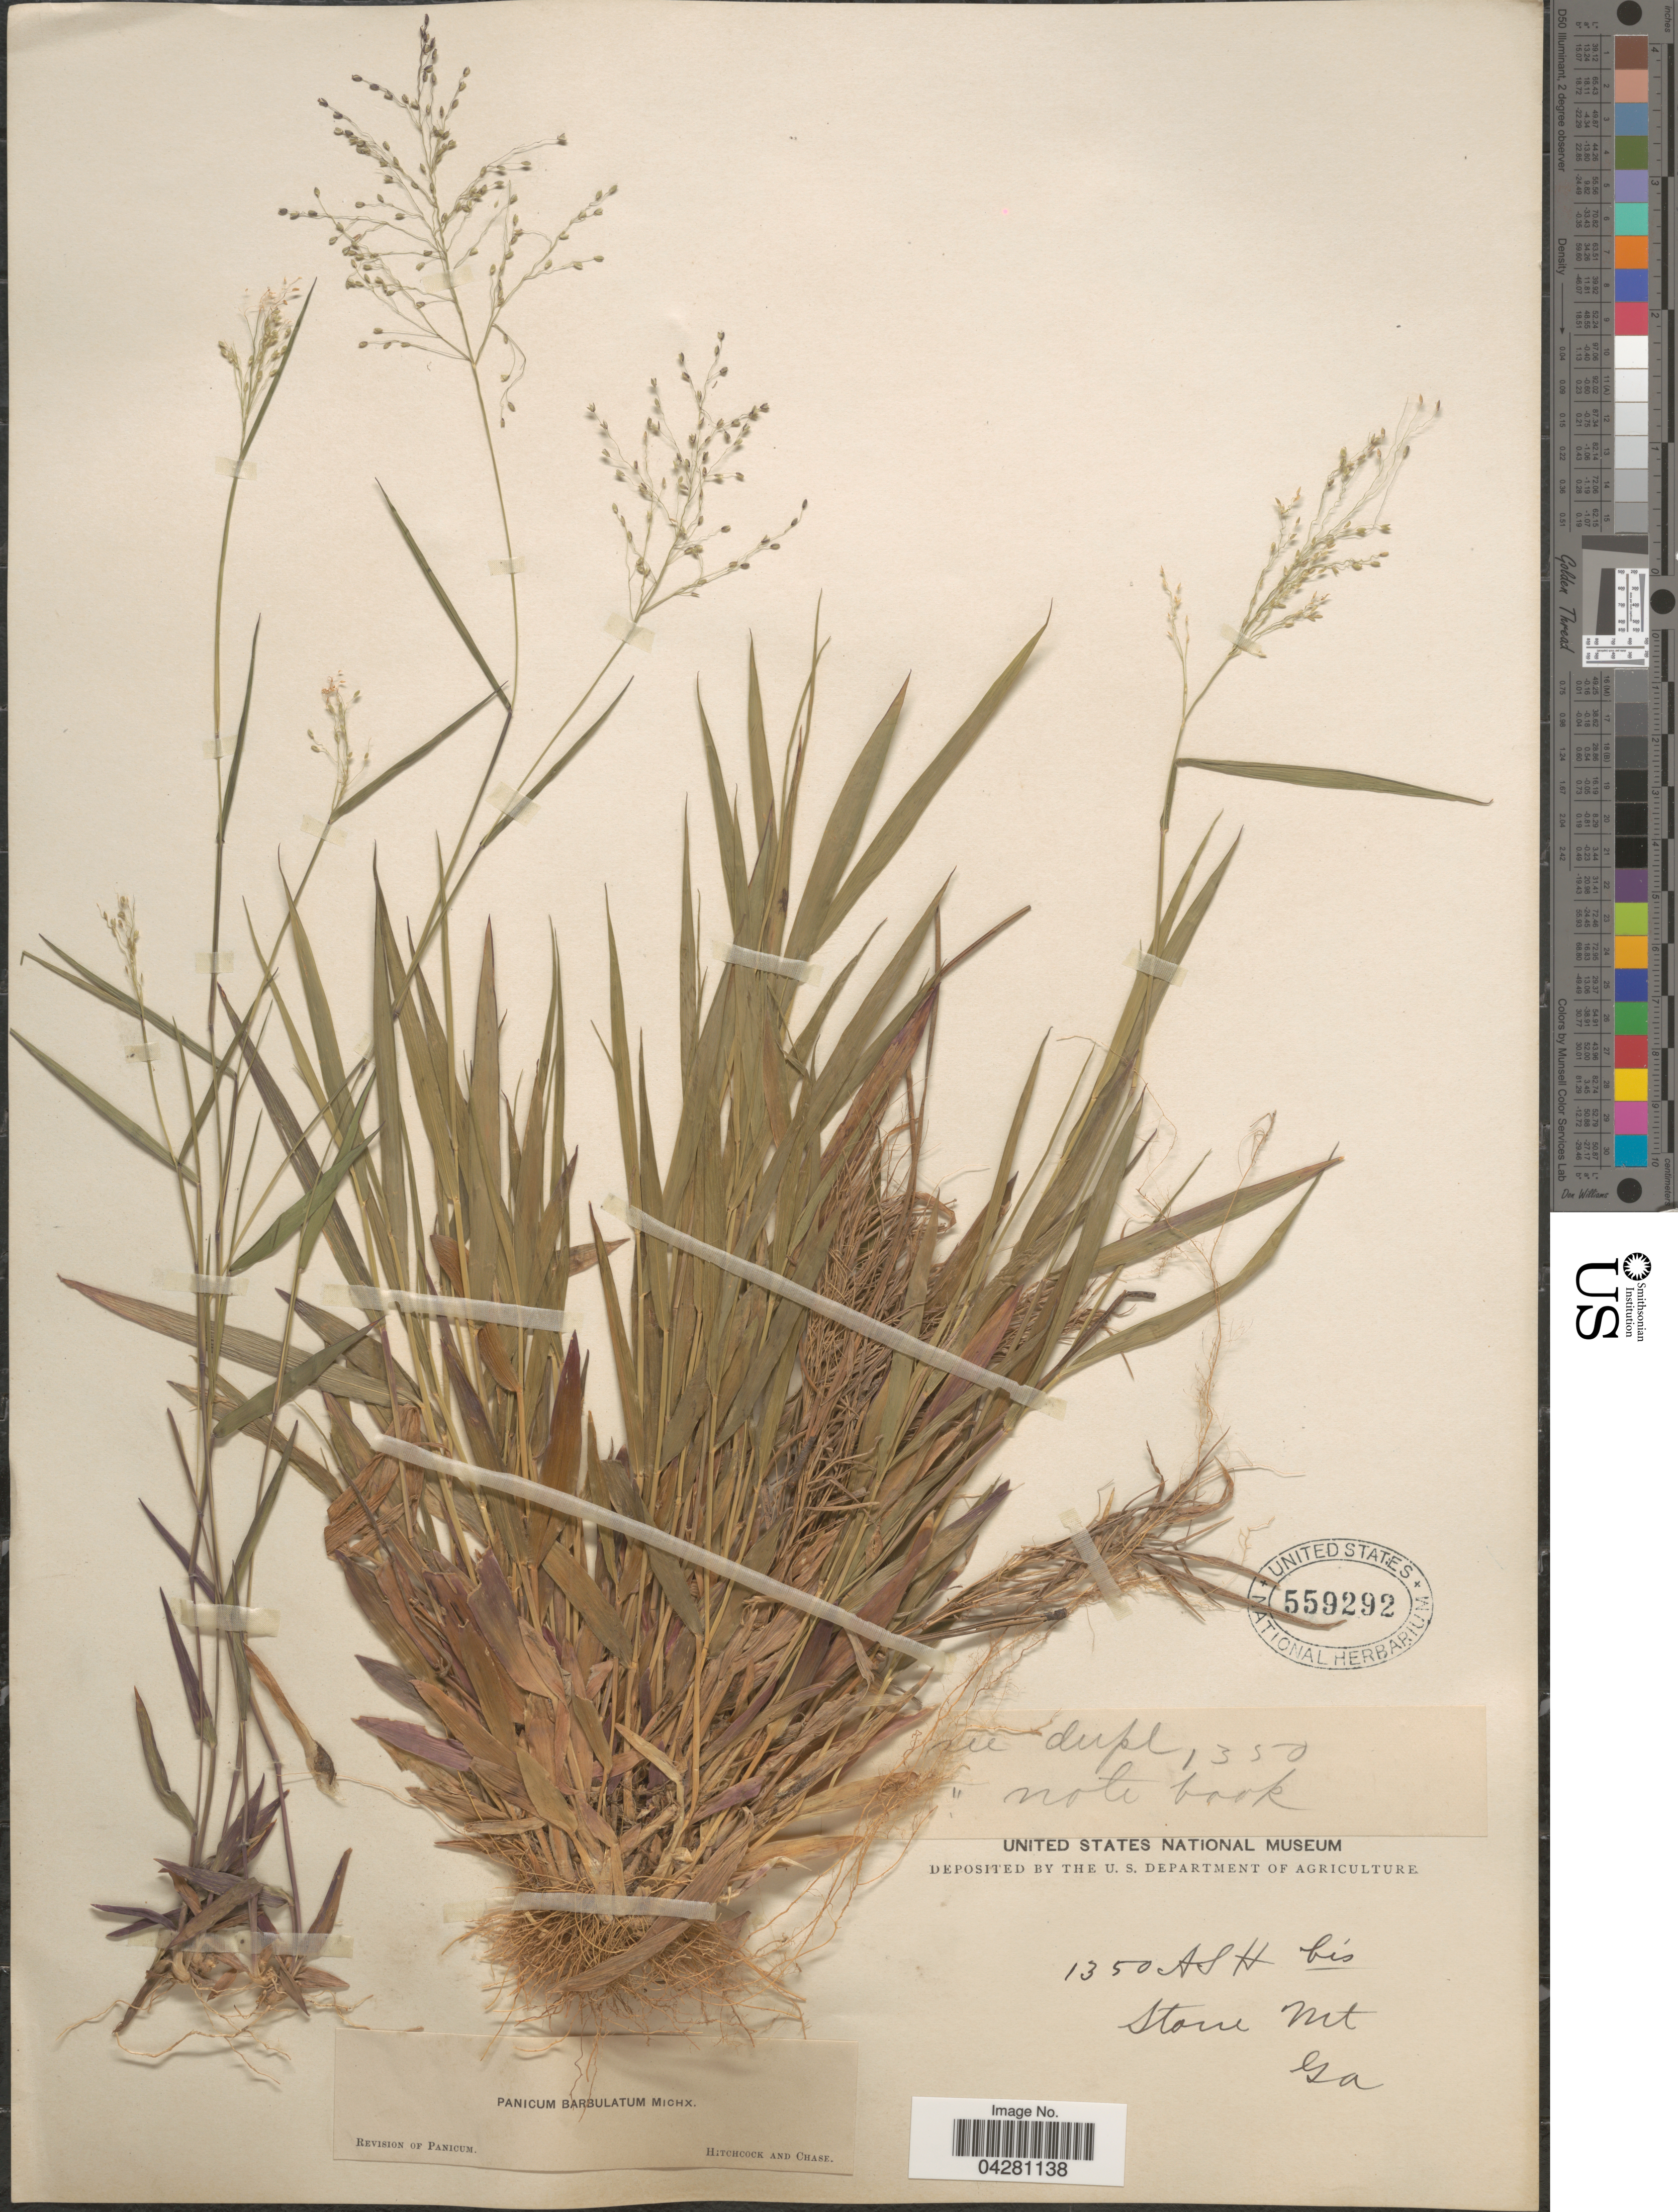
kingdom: Plantae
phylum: Tracheophyta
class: Liliopsida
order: Poales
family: Poaceae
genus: Dichanthelium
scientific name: Dichanthelium dichotomum var. dichotomum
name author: (L.) Gould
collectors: A. H.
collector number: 1350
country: United States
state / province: Georgia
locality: Stone Mt.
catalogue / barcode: US 559292